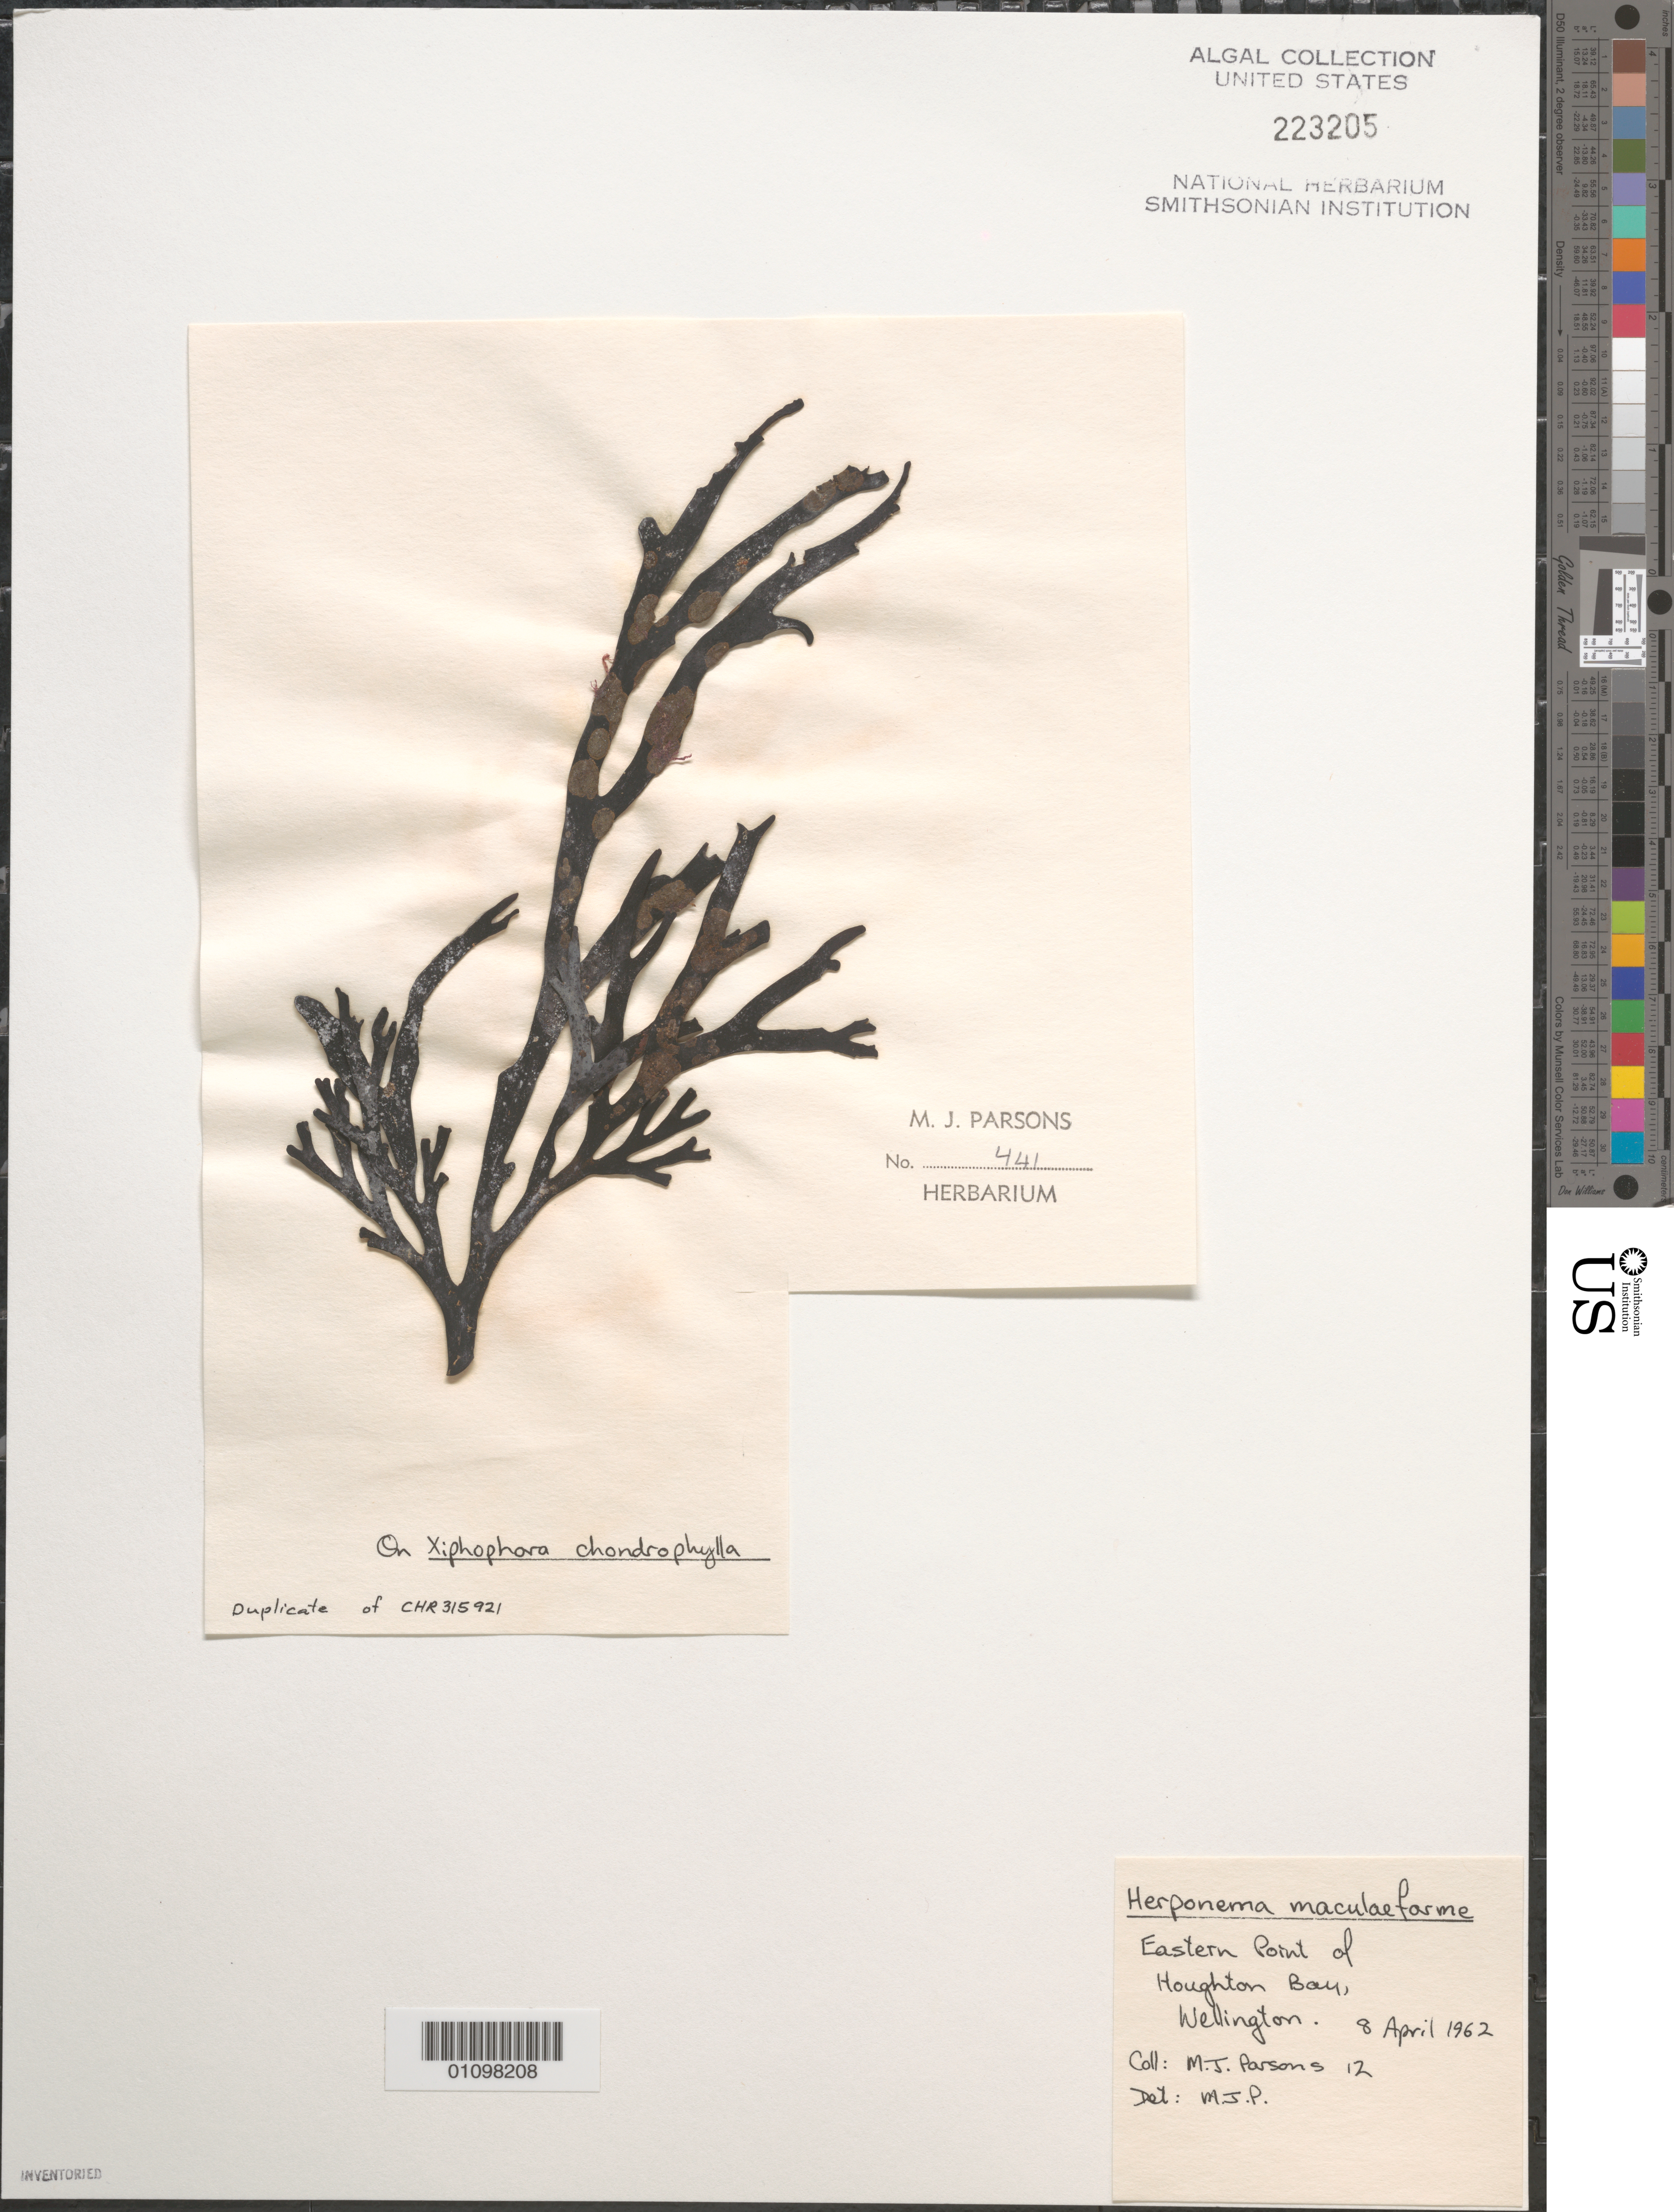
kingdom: Chromista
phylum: Ochrophyta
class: Phaeophyceae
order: Ectocarpales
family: Acinetosporaceae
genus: Herponema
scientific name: Herponema maculaeforme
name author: (J. Agardh) Laing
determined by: Parsons, M. J.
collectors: M. Parsons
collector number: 12 & 441 & Duplicate of CHR 315921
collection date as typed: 08 Apr 1962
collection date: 1962-04-08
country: New Zealand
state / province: Wellington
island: North Island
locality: Eastern Point of Houghton Bay, Wellington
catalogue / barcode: US 223205